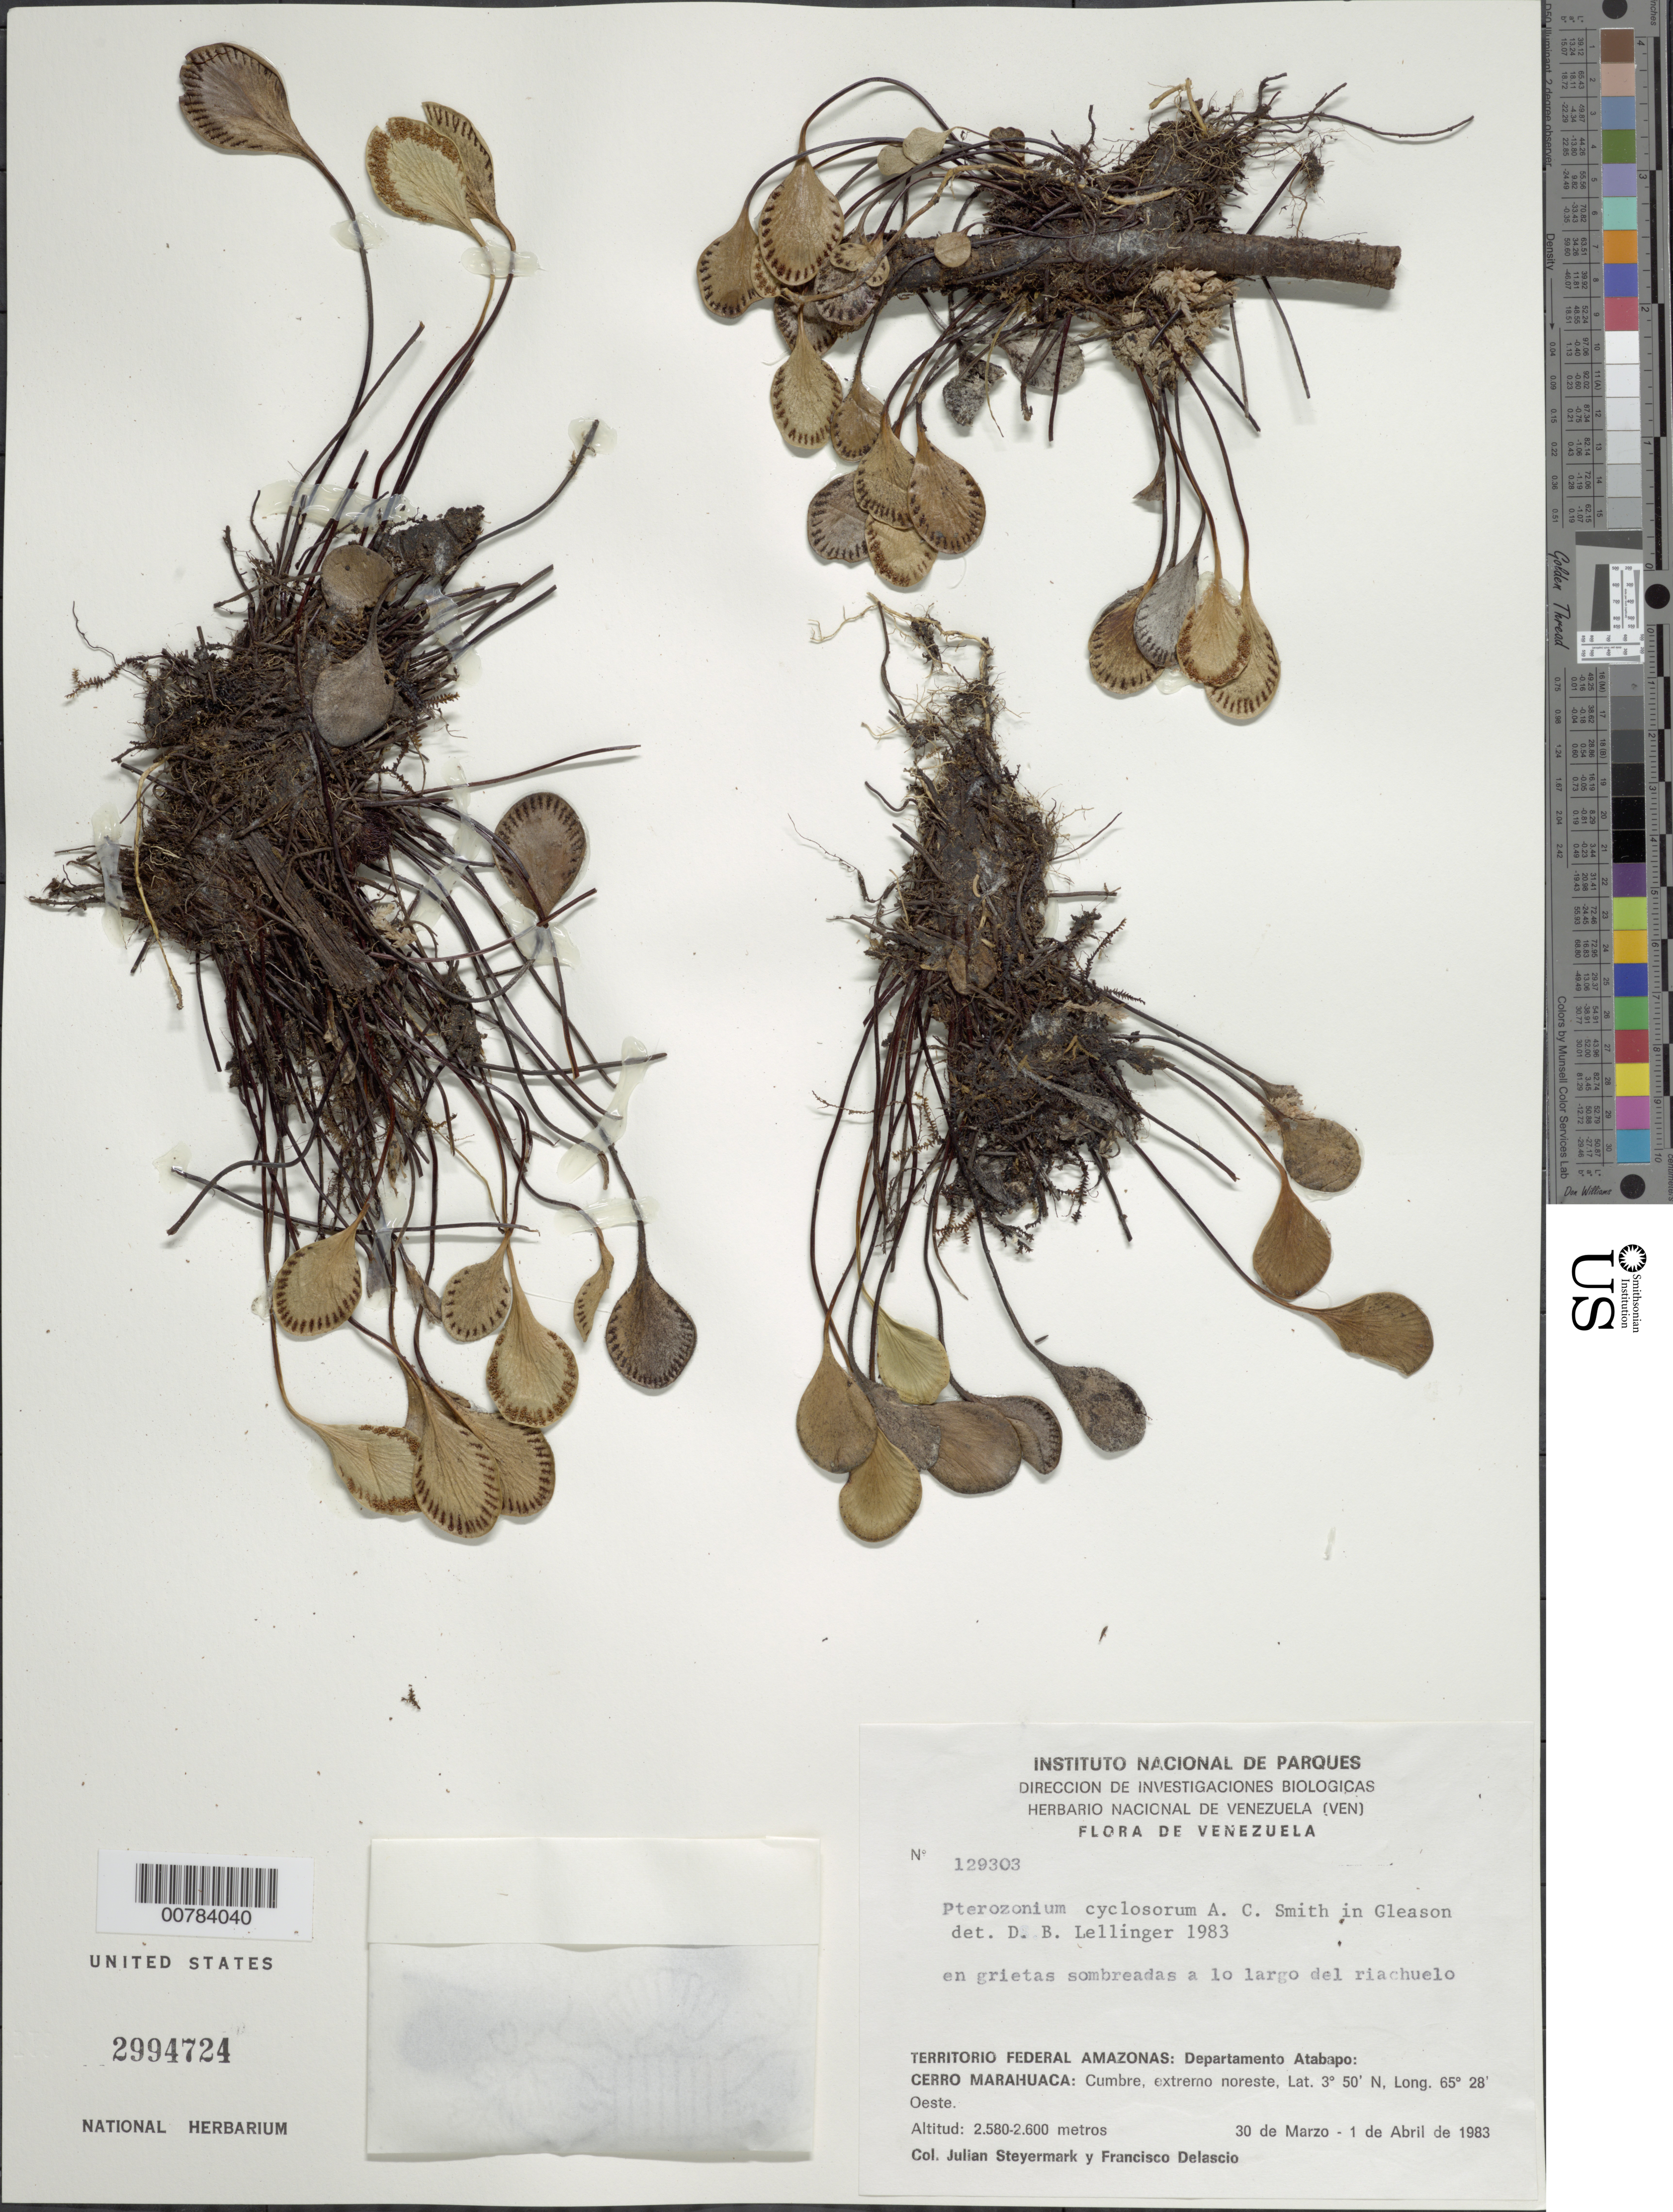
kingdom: Plantae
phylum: Tracheophyta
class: Polypodiopsida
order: Polypodiales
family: Pteridaceae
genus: Pterozonium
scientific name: Pterozonium cyclosorum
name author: A.C. Sm.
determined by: Lellinger, David B., (BOT), Smithsonian Institution - National Museum of Natural History (UNITED STATES)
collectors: J. Steyermark & F. Delascio C.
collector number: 129303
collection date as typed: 30-Mar-83 to 1-Apr-83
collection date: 1983-03-30/1983-04-01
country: Venezuela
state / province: Amazonas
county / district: Atabapo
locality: Cerro Marahuaca., cumbre, extremo noreste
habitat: Grietas sombreadas a lo largo del riachuelo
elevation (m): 2580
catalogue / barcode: US 2994724